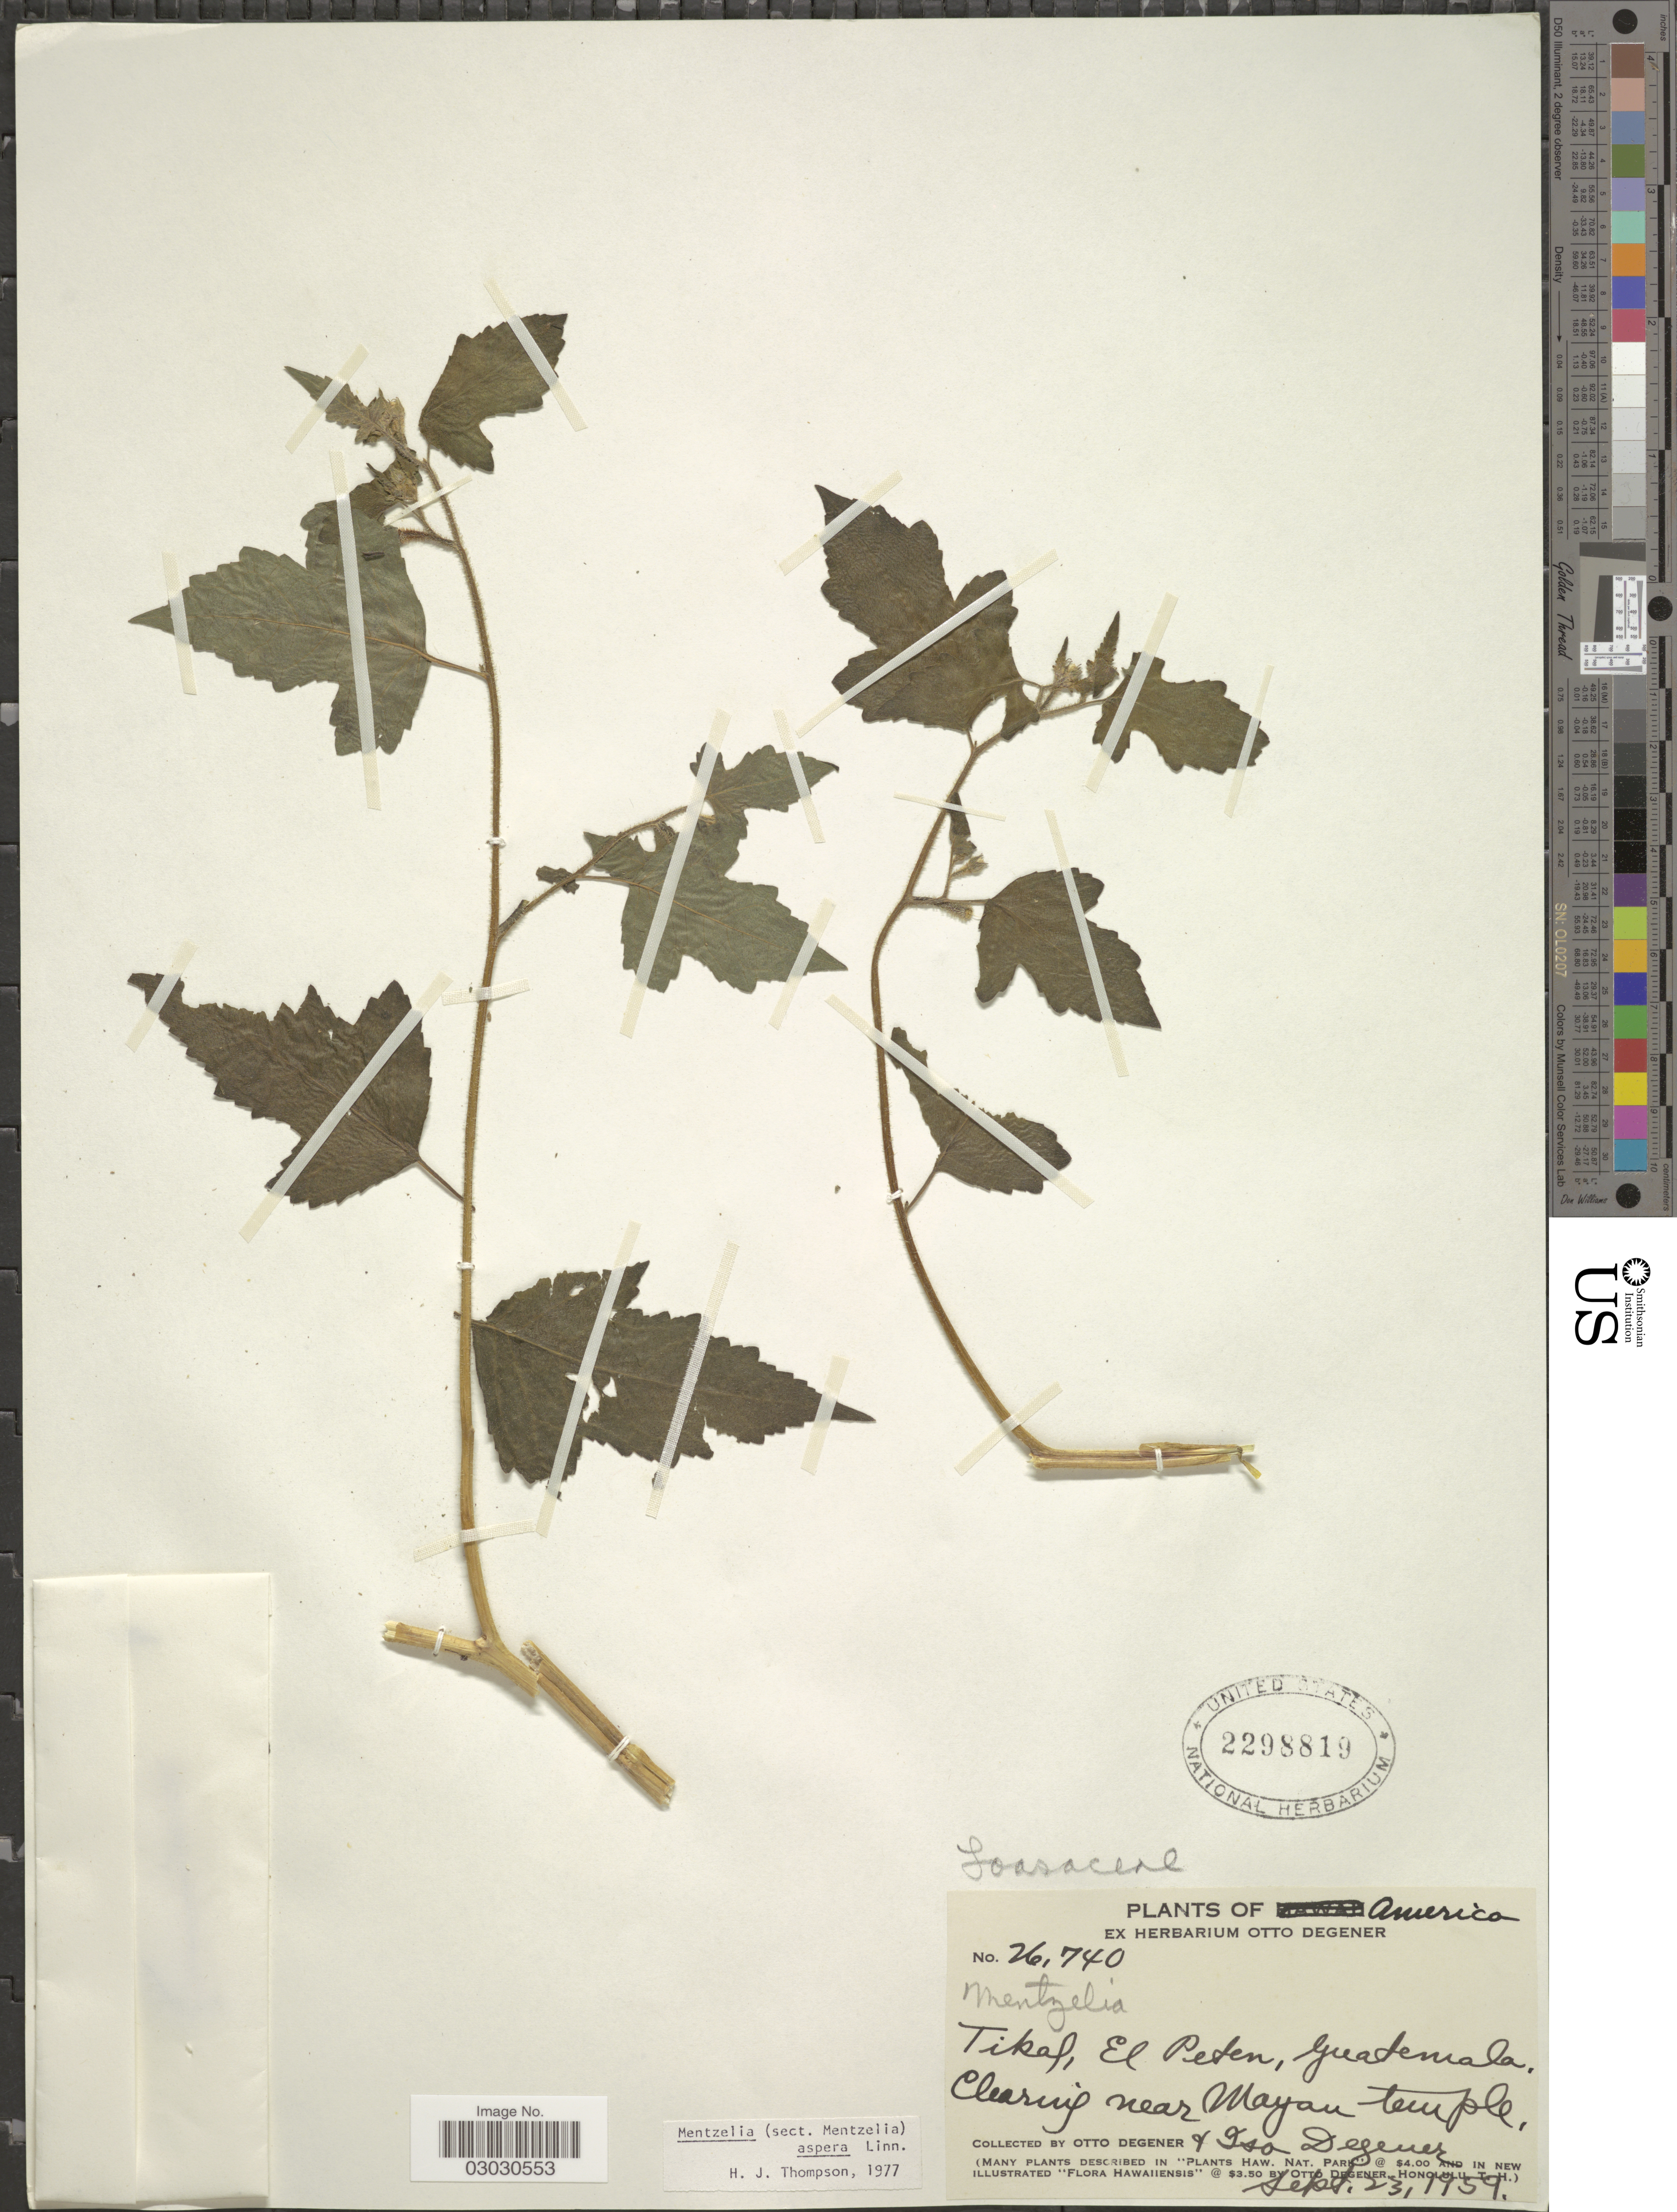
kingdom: Plantae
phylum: Tracheophyta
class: Magnoliopsida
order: Cornales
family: Loasaceae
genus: Mentzelia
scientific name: Mentzelia aspera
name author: L.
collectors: O. Degener & I. Degener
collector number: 26740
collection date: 1959-09-23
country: Guatemala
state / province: El Petén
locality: Tikal, El Peten. Clearing near Mayan temple.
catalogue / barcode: US 2298819